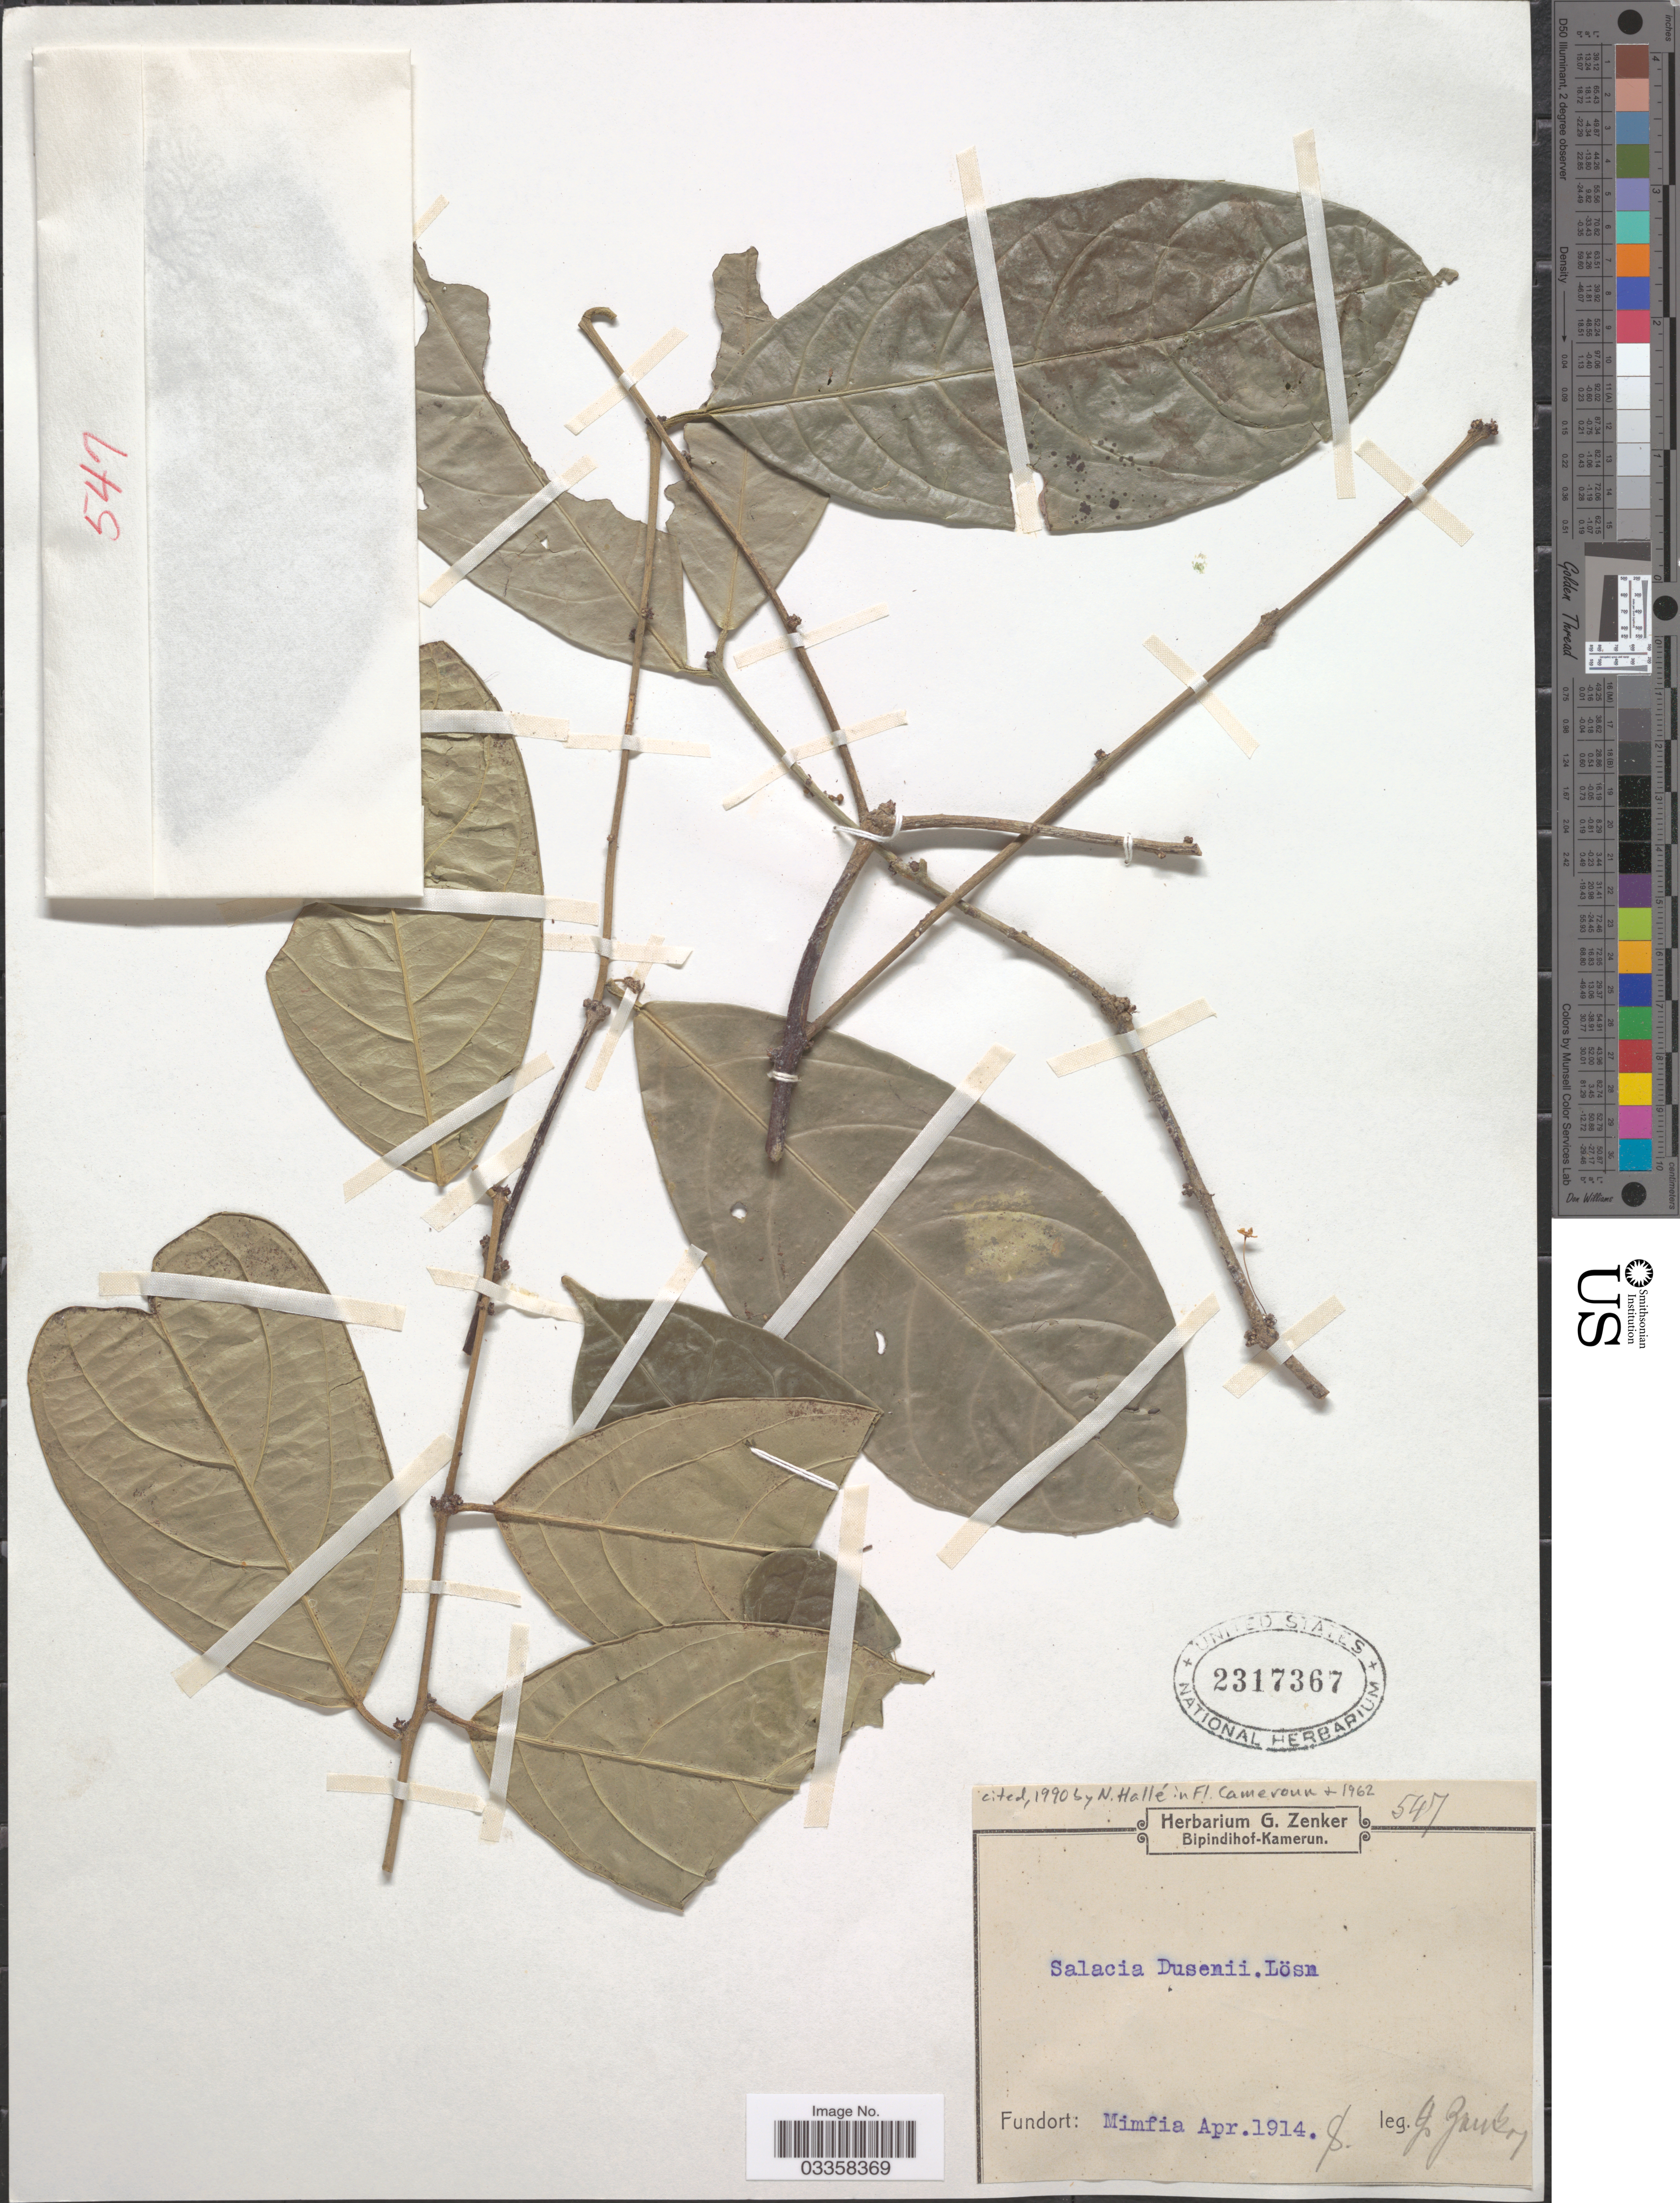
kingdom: Plantae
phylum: Tracheophyta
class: Magnoliopsida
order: Celastrales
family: Celastraceae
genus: Salacia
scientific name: Salacia dusenii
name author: Loes.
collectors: G. A. Zenker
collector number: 547?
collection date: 1914-04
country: Cameroon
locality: Mimfia.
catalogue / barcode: US 2317367